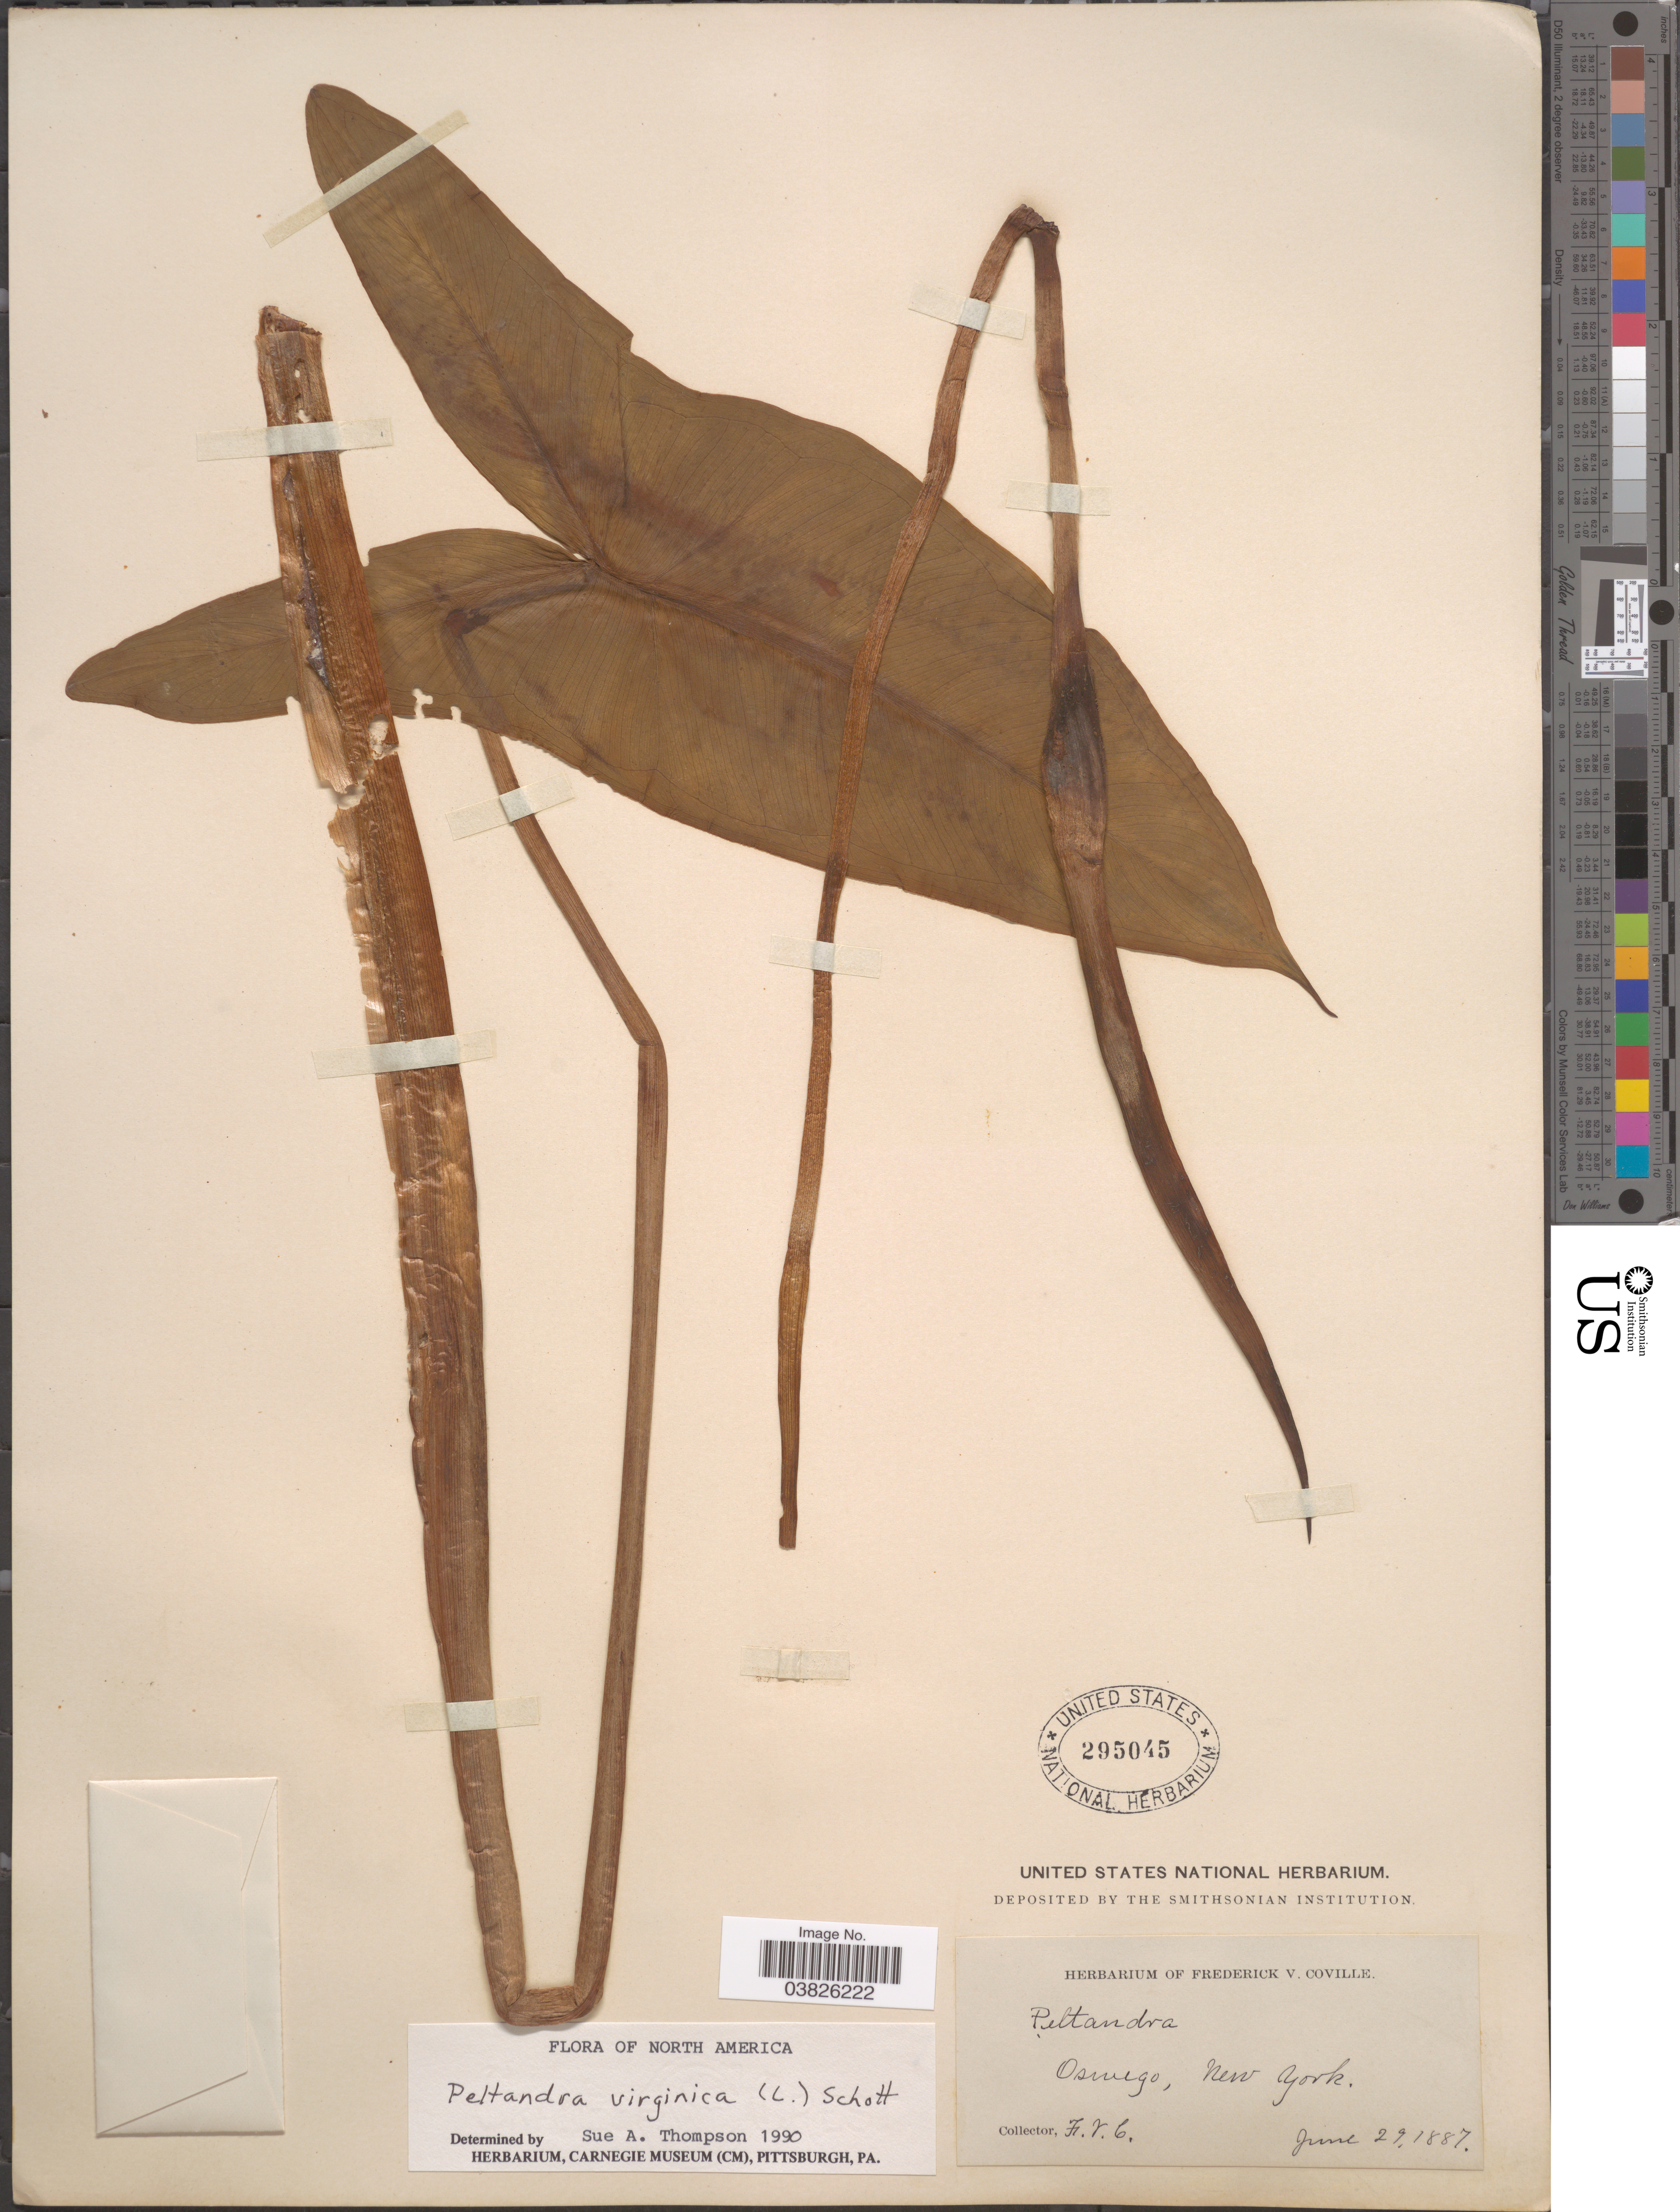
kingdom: Plantae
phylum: Tracheophyta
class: Liliopsida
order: Alismatales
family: Araceae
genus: Peltandra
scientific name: Peltandra virginica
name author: (L.) Schott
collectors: F. V. Coville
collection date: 1887-06-29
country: United States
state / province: New York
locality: Oswego.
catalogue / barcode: US 295045